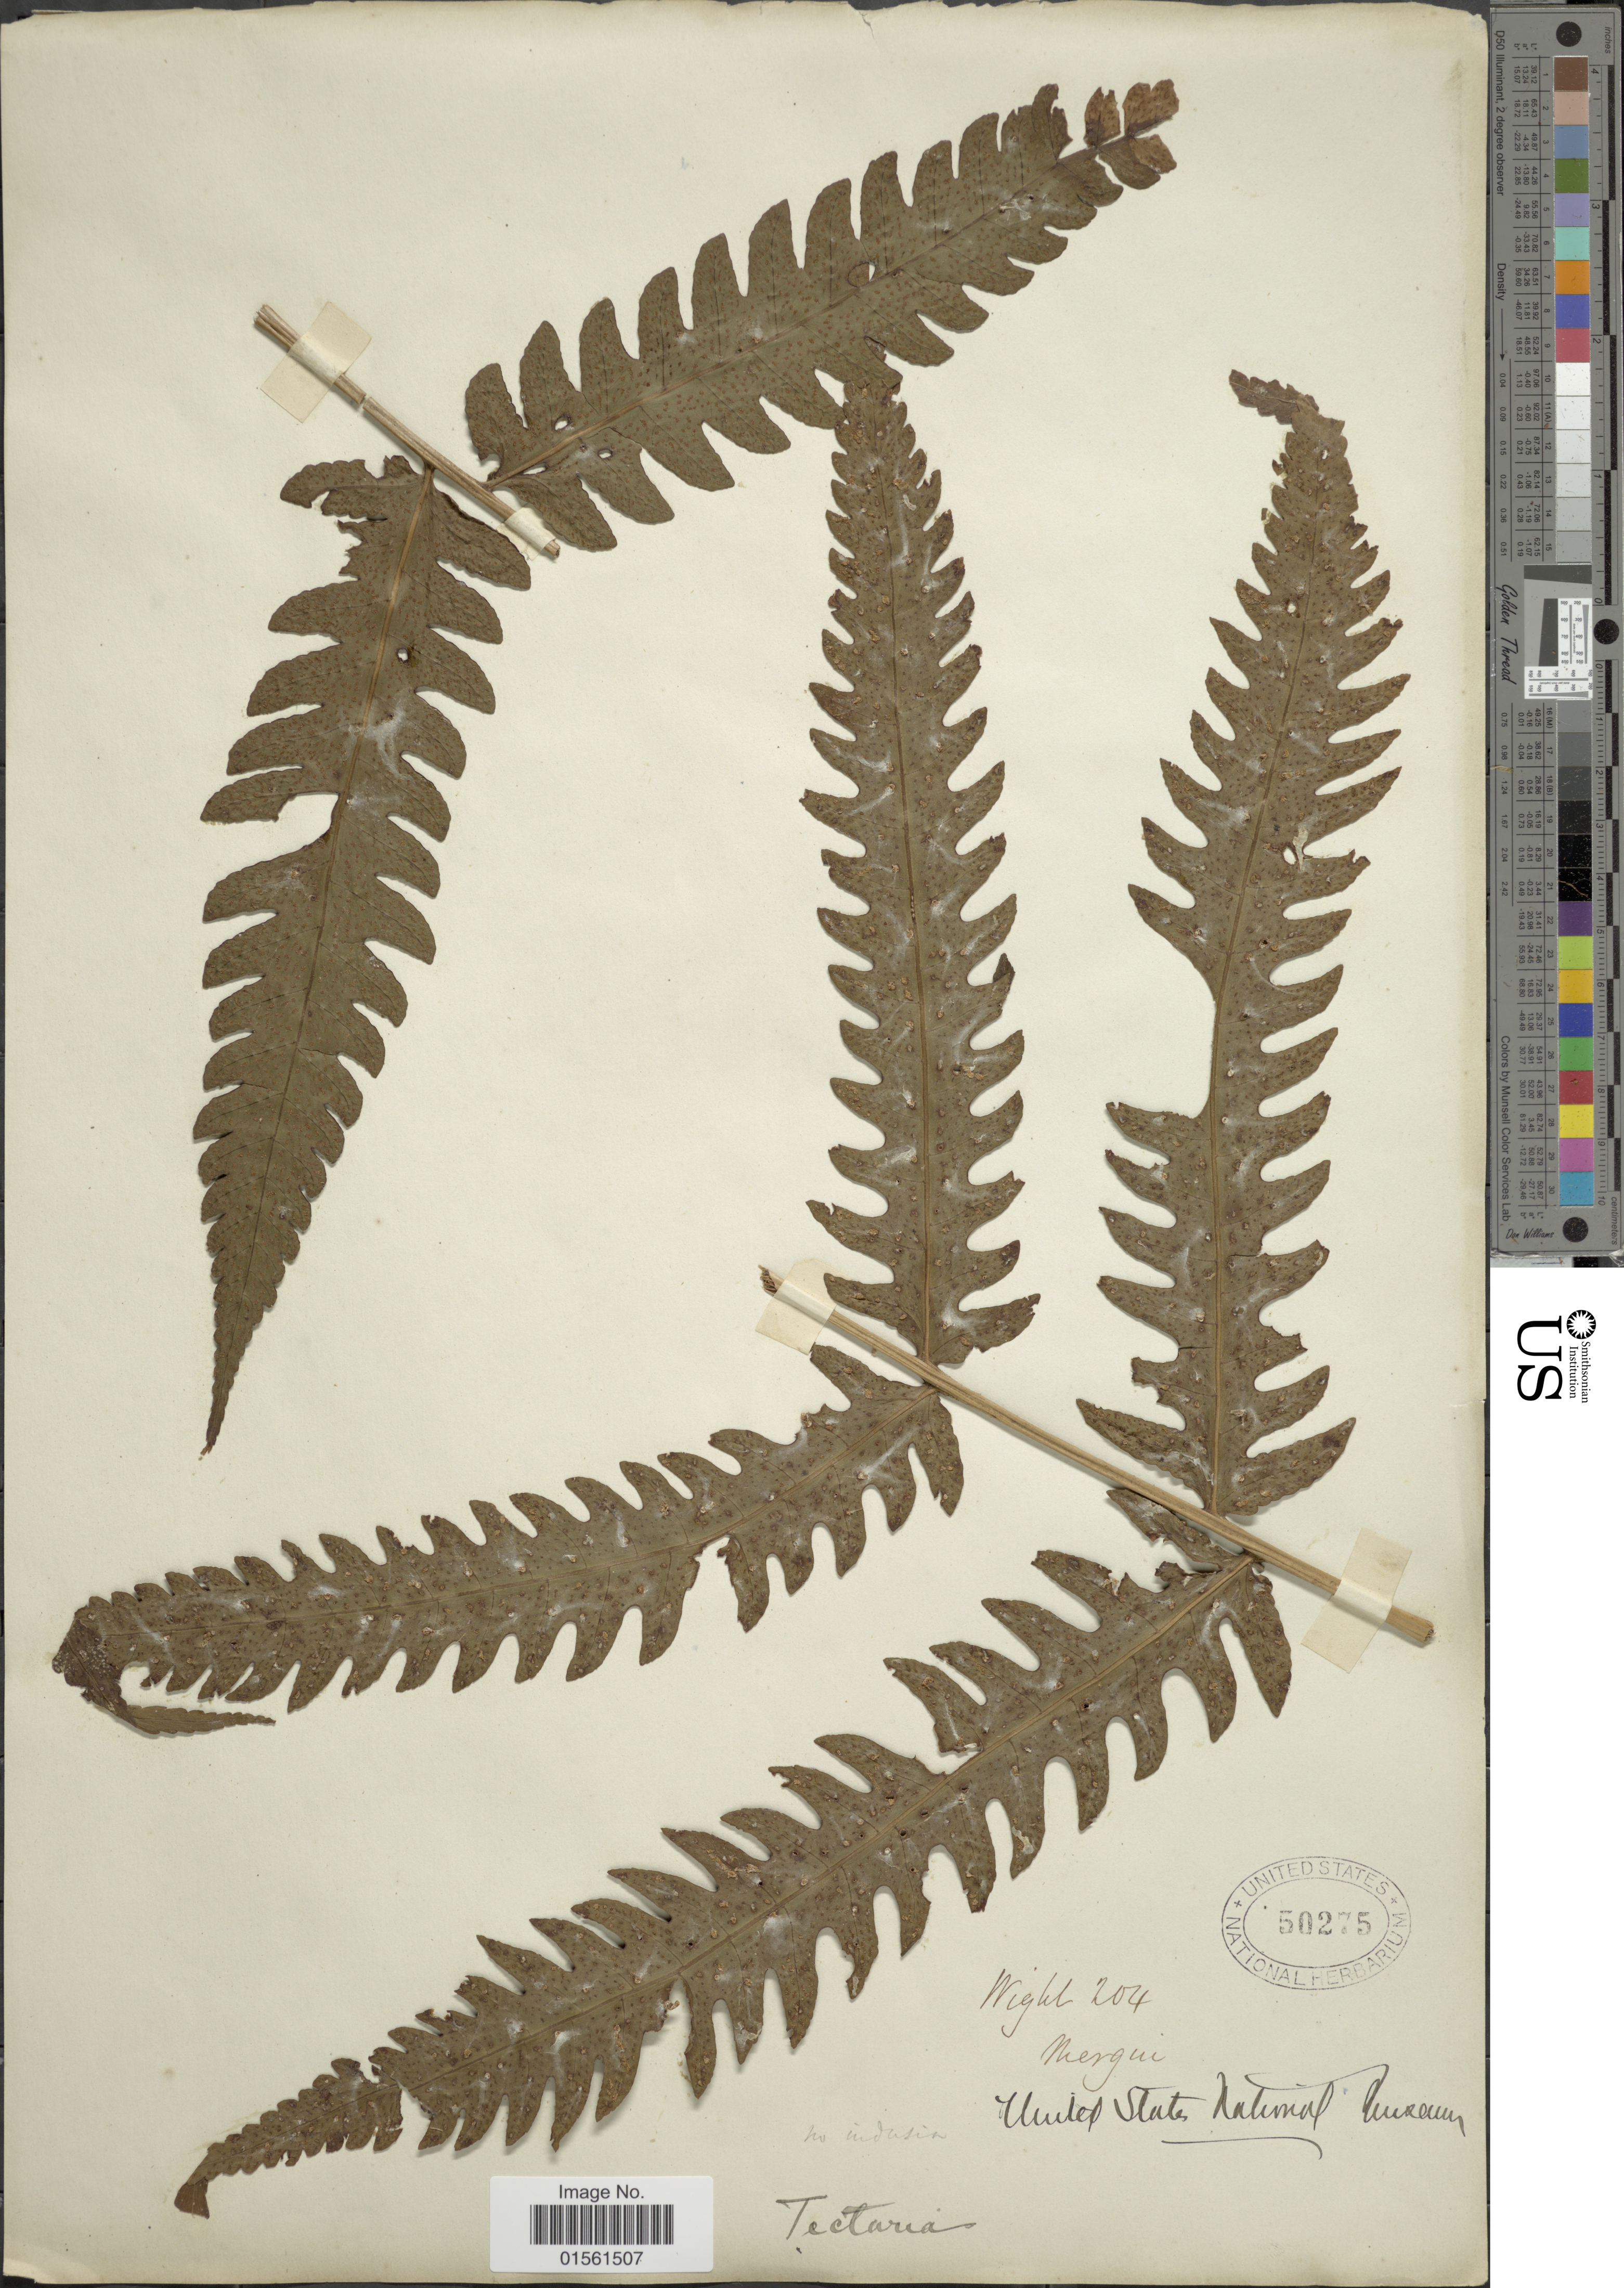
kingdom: Plantae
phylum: Tracheophyta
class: Polypodiopsida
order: Polypodiales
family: Dryopteridaceae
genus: Pleocnemia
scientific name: Pleocnemia irregularis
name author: (C. Presl) Holttum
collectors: -- Wight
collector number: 204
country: Myanmar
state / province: Tanintharyi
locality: Mergui [interpreted]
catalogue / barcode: US 50275